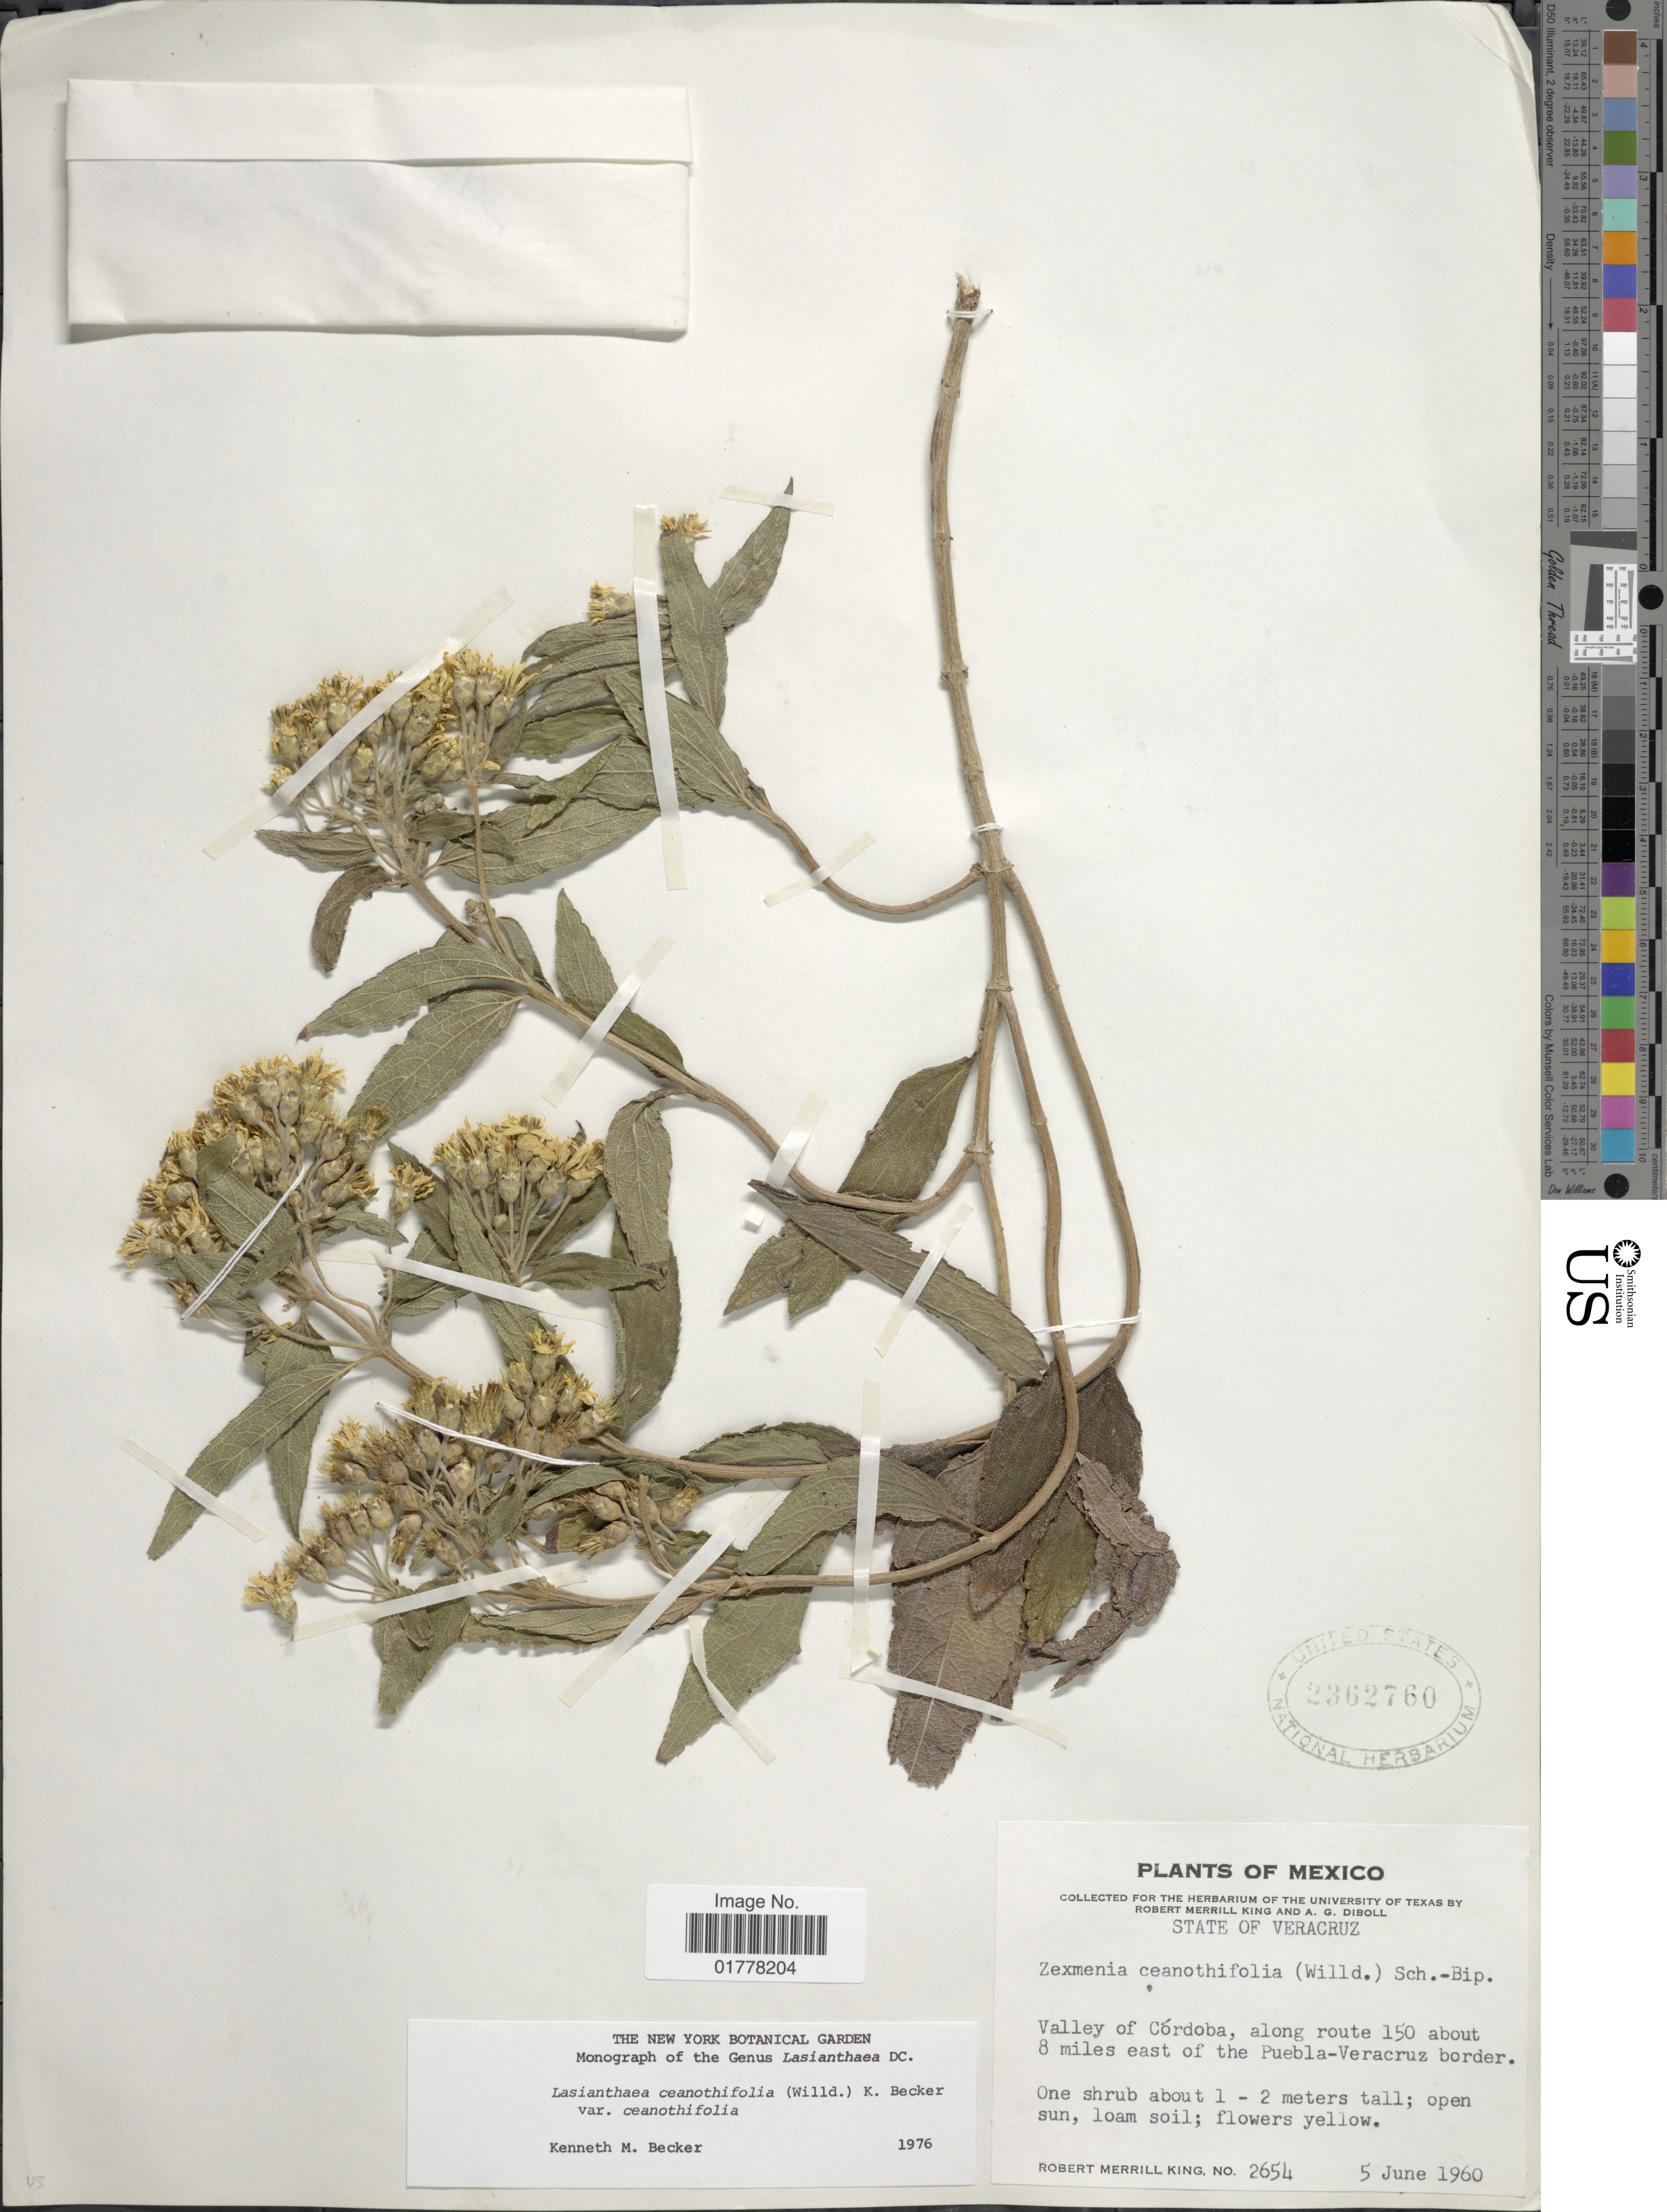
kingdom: Plantae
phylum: Tracheophyta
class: Magnoliopsida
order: Asterales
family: Asteraceae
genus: Lasianthaea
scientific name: Lasianthaea ceanothifolia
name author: (Willd.) K.M. Becker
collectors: R. M. King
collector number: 2654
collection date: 1960-06-05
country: Mexico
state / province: Veracruz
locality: State of Veracruz. Valley of Córdoba, along route 150 about 8 miles east of the Puebla-Veracruz border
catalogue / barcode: US 2362760